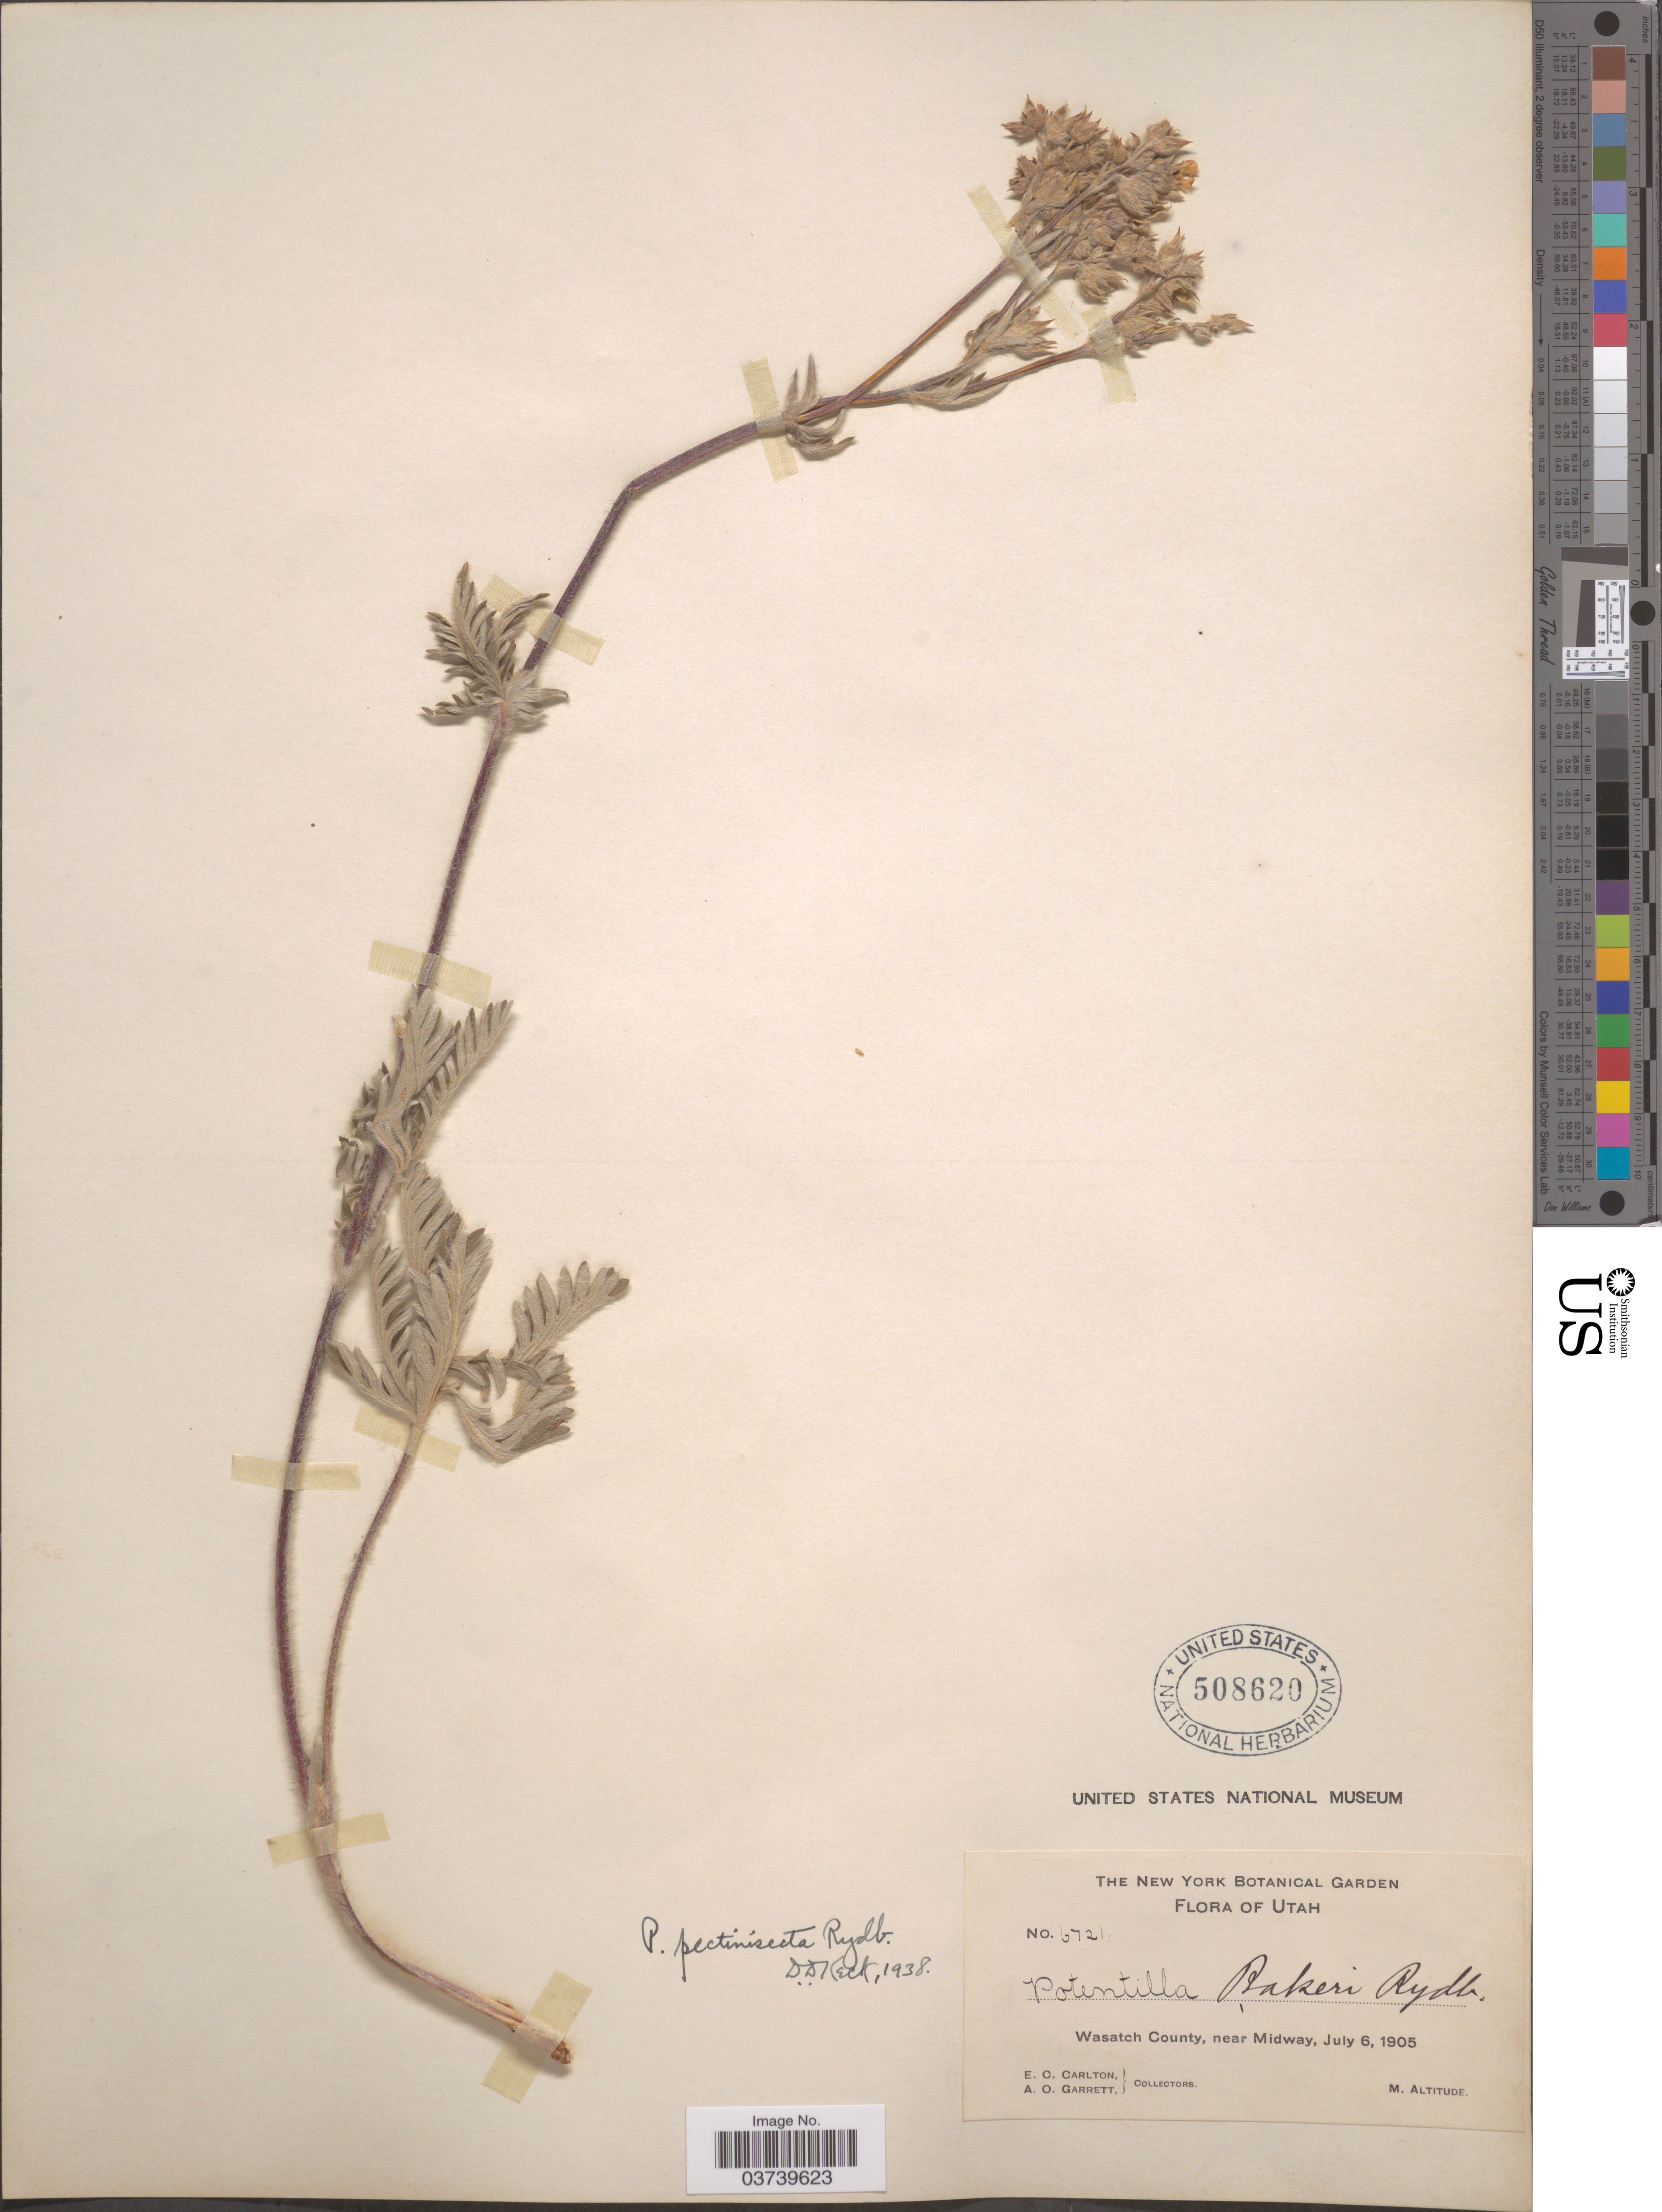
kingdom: Plantae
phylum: Tracheophyta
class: Magnoliopsida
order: Rosales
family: Rosaceae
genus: Potentilla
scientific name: Potentilla gracilis var. elmeri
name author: (Rydb.) Jeps.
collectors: E. Carlton & A. O. Garrett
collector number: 6721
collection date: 1905-07-06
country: United States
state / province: Utah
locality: Wasatch County, near Midway.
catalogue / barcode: US 508620